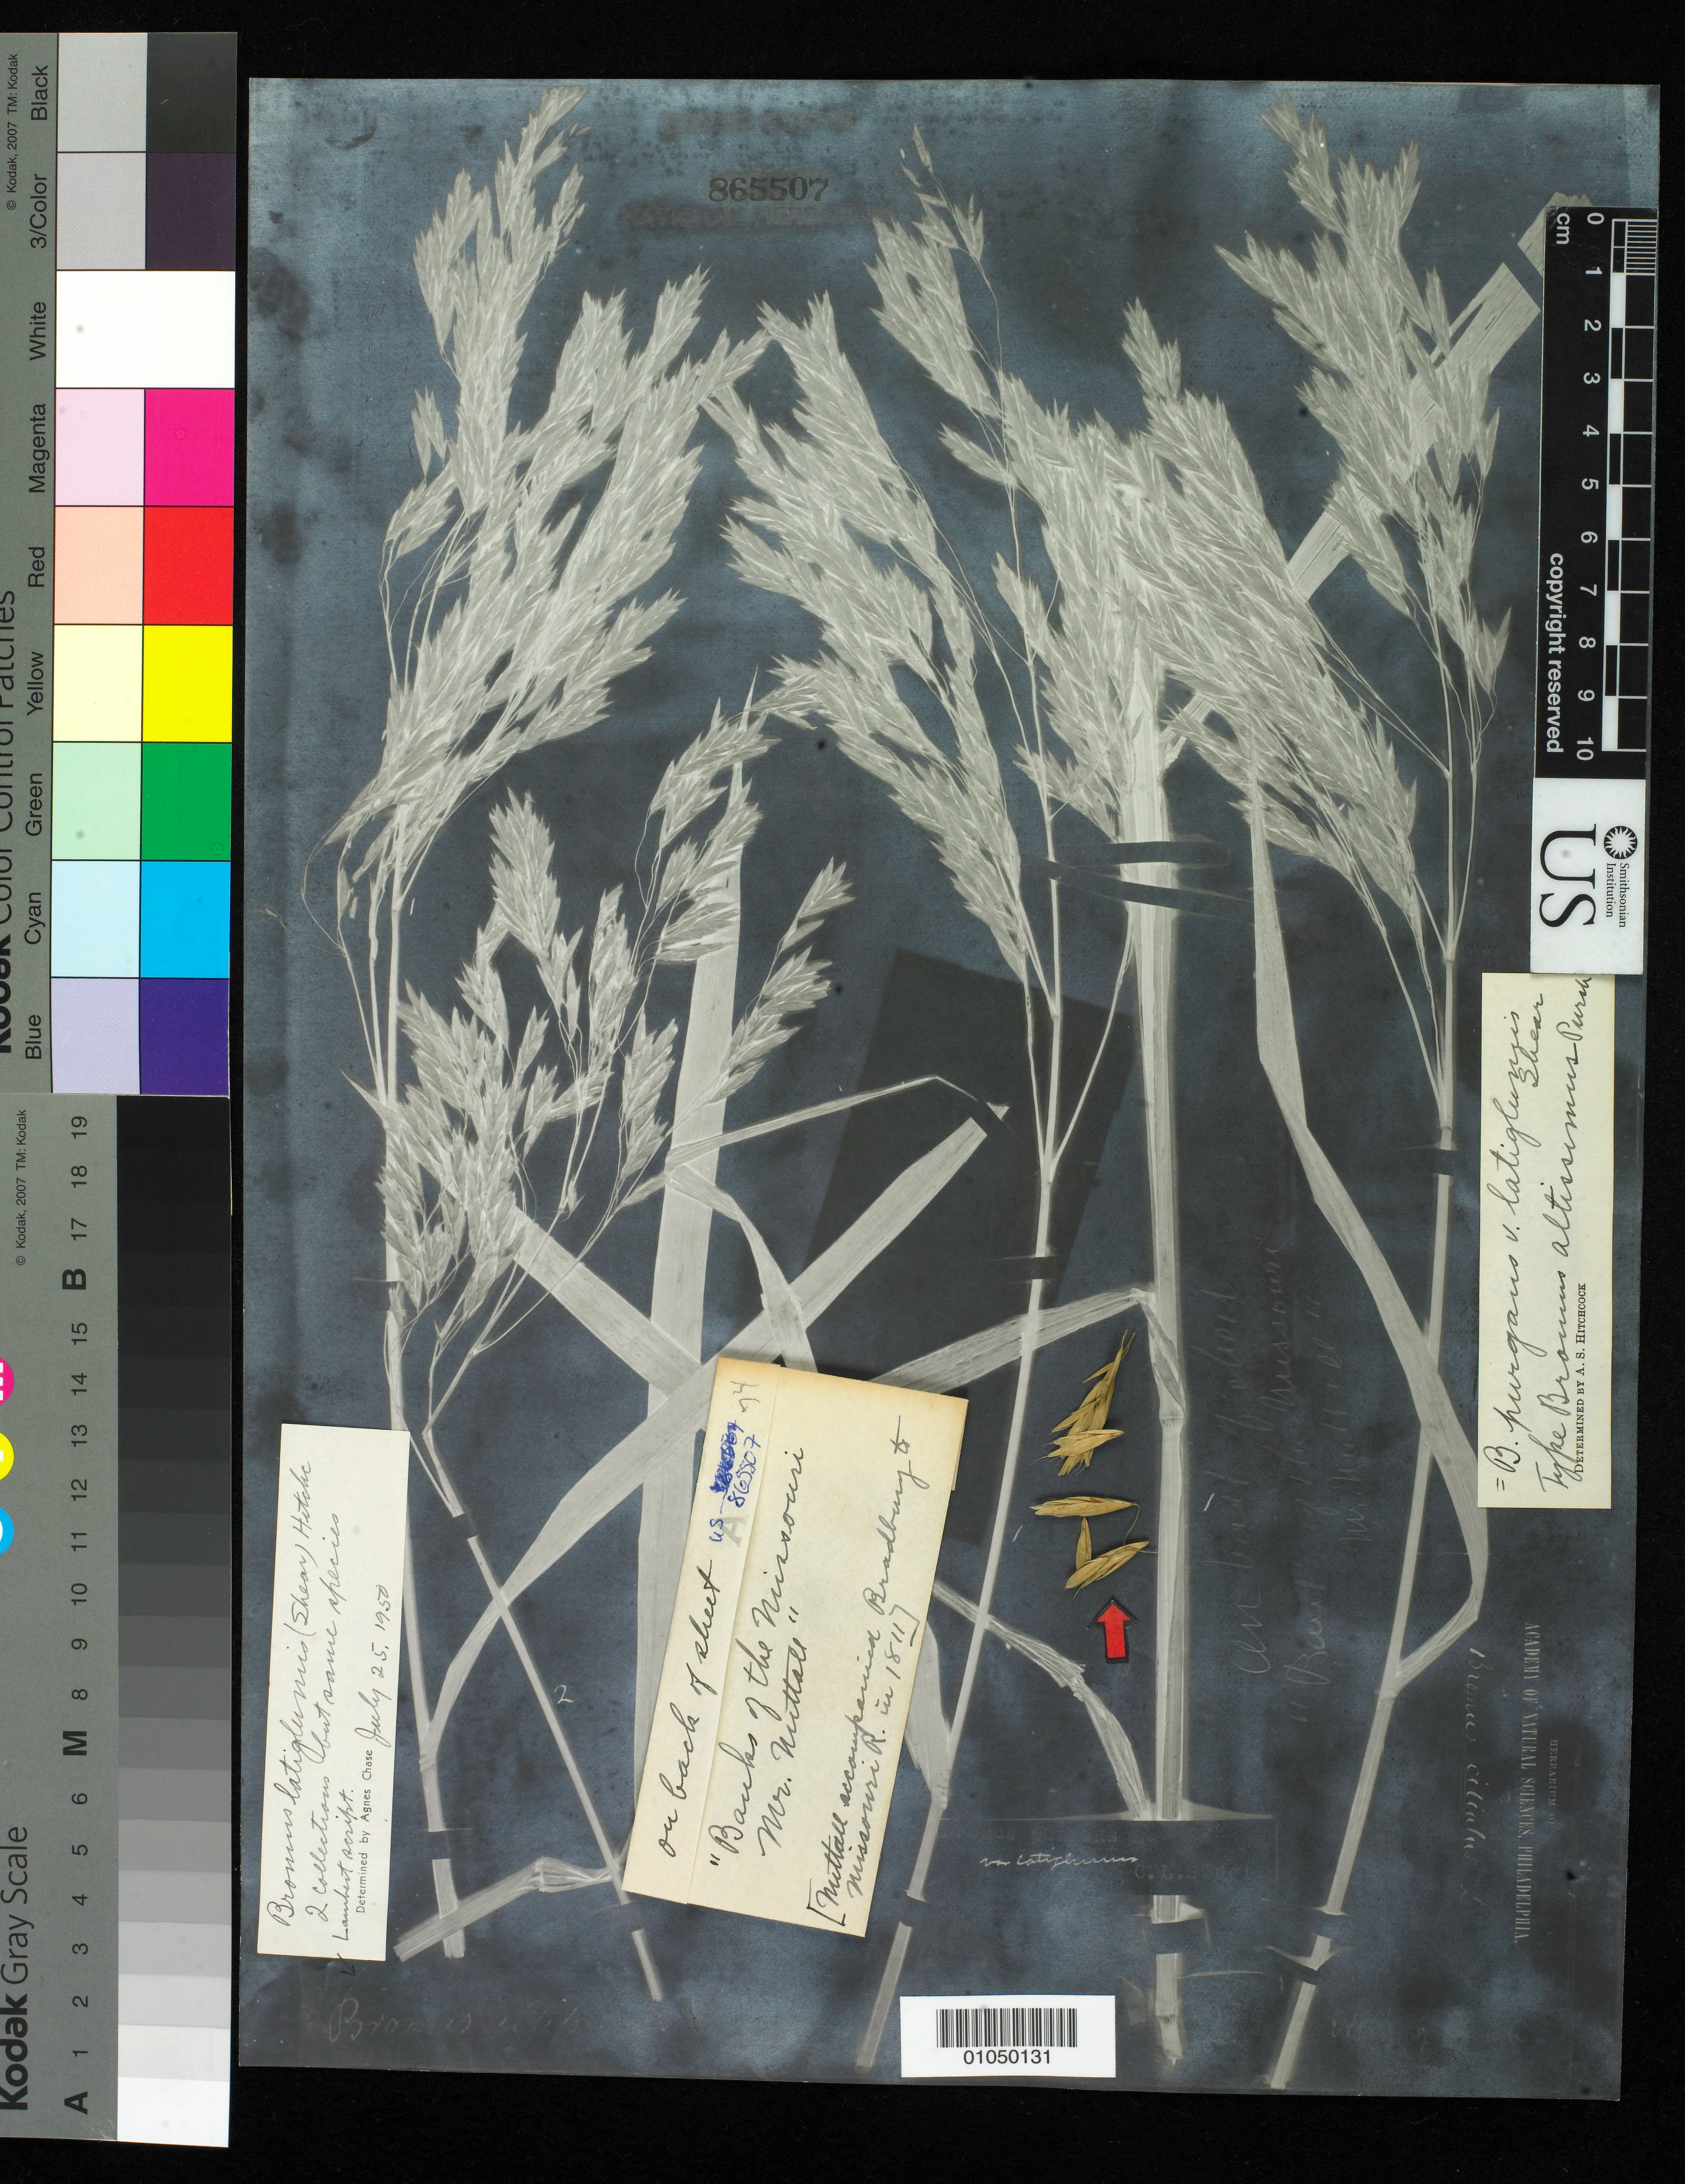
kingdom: Plantae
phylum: Tracheophyta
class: Liliopsida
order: Poales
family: Poaceae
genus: Bromus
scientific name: Bromus altissimus Pursh, nom. illeg.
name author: Pursh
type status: Type Fragment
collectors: T. Nuttall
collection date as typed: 1811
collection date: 1811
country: United States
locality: On banks of Missouri River.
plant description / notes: Later homonym of Bromus altissimus Weber ex Wiggins (1780).; Collected by Pursh from Lamberts Garden near London, grown from seed collected by Nuttall on banks of Missouri River.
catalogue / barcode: US 865507A